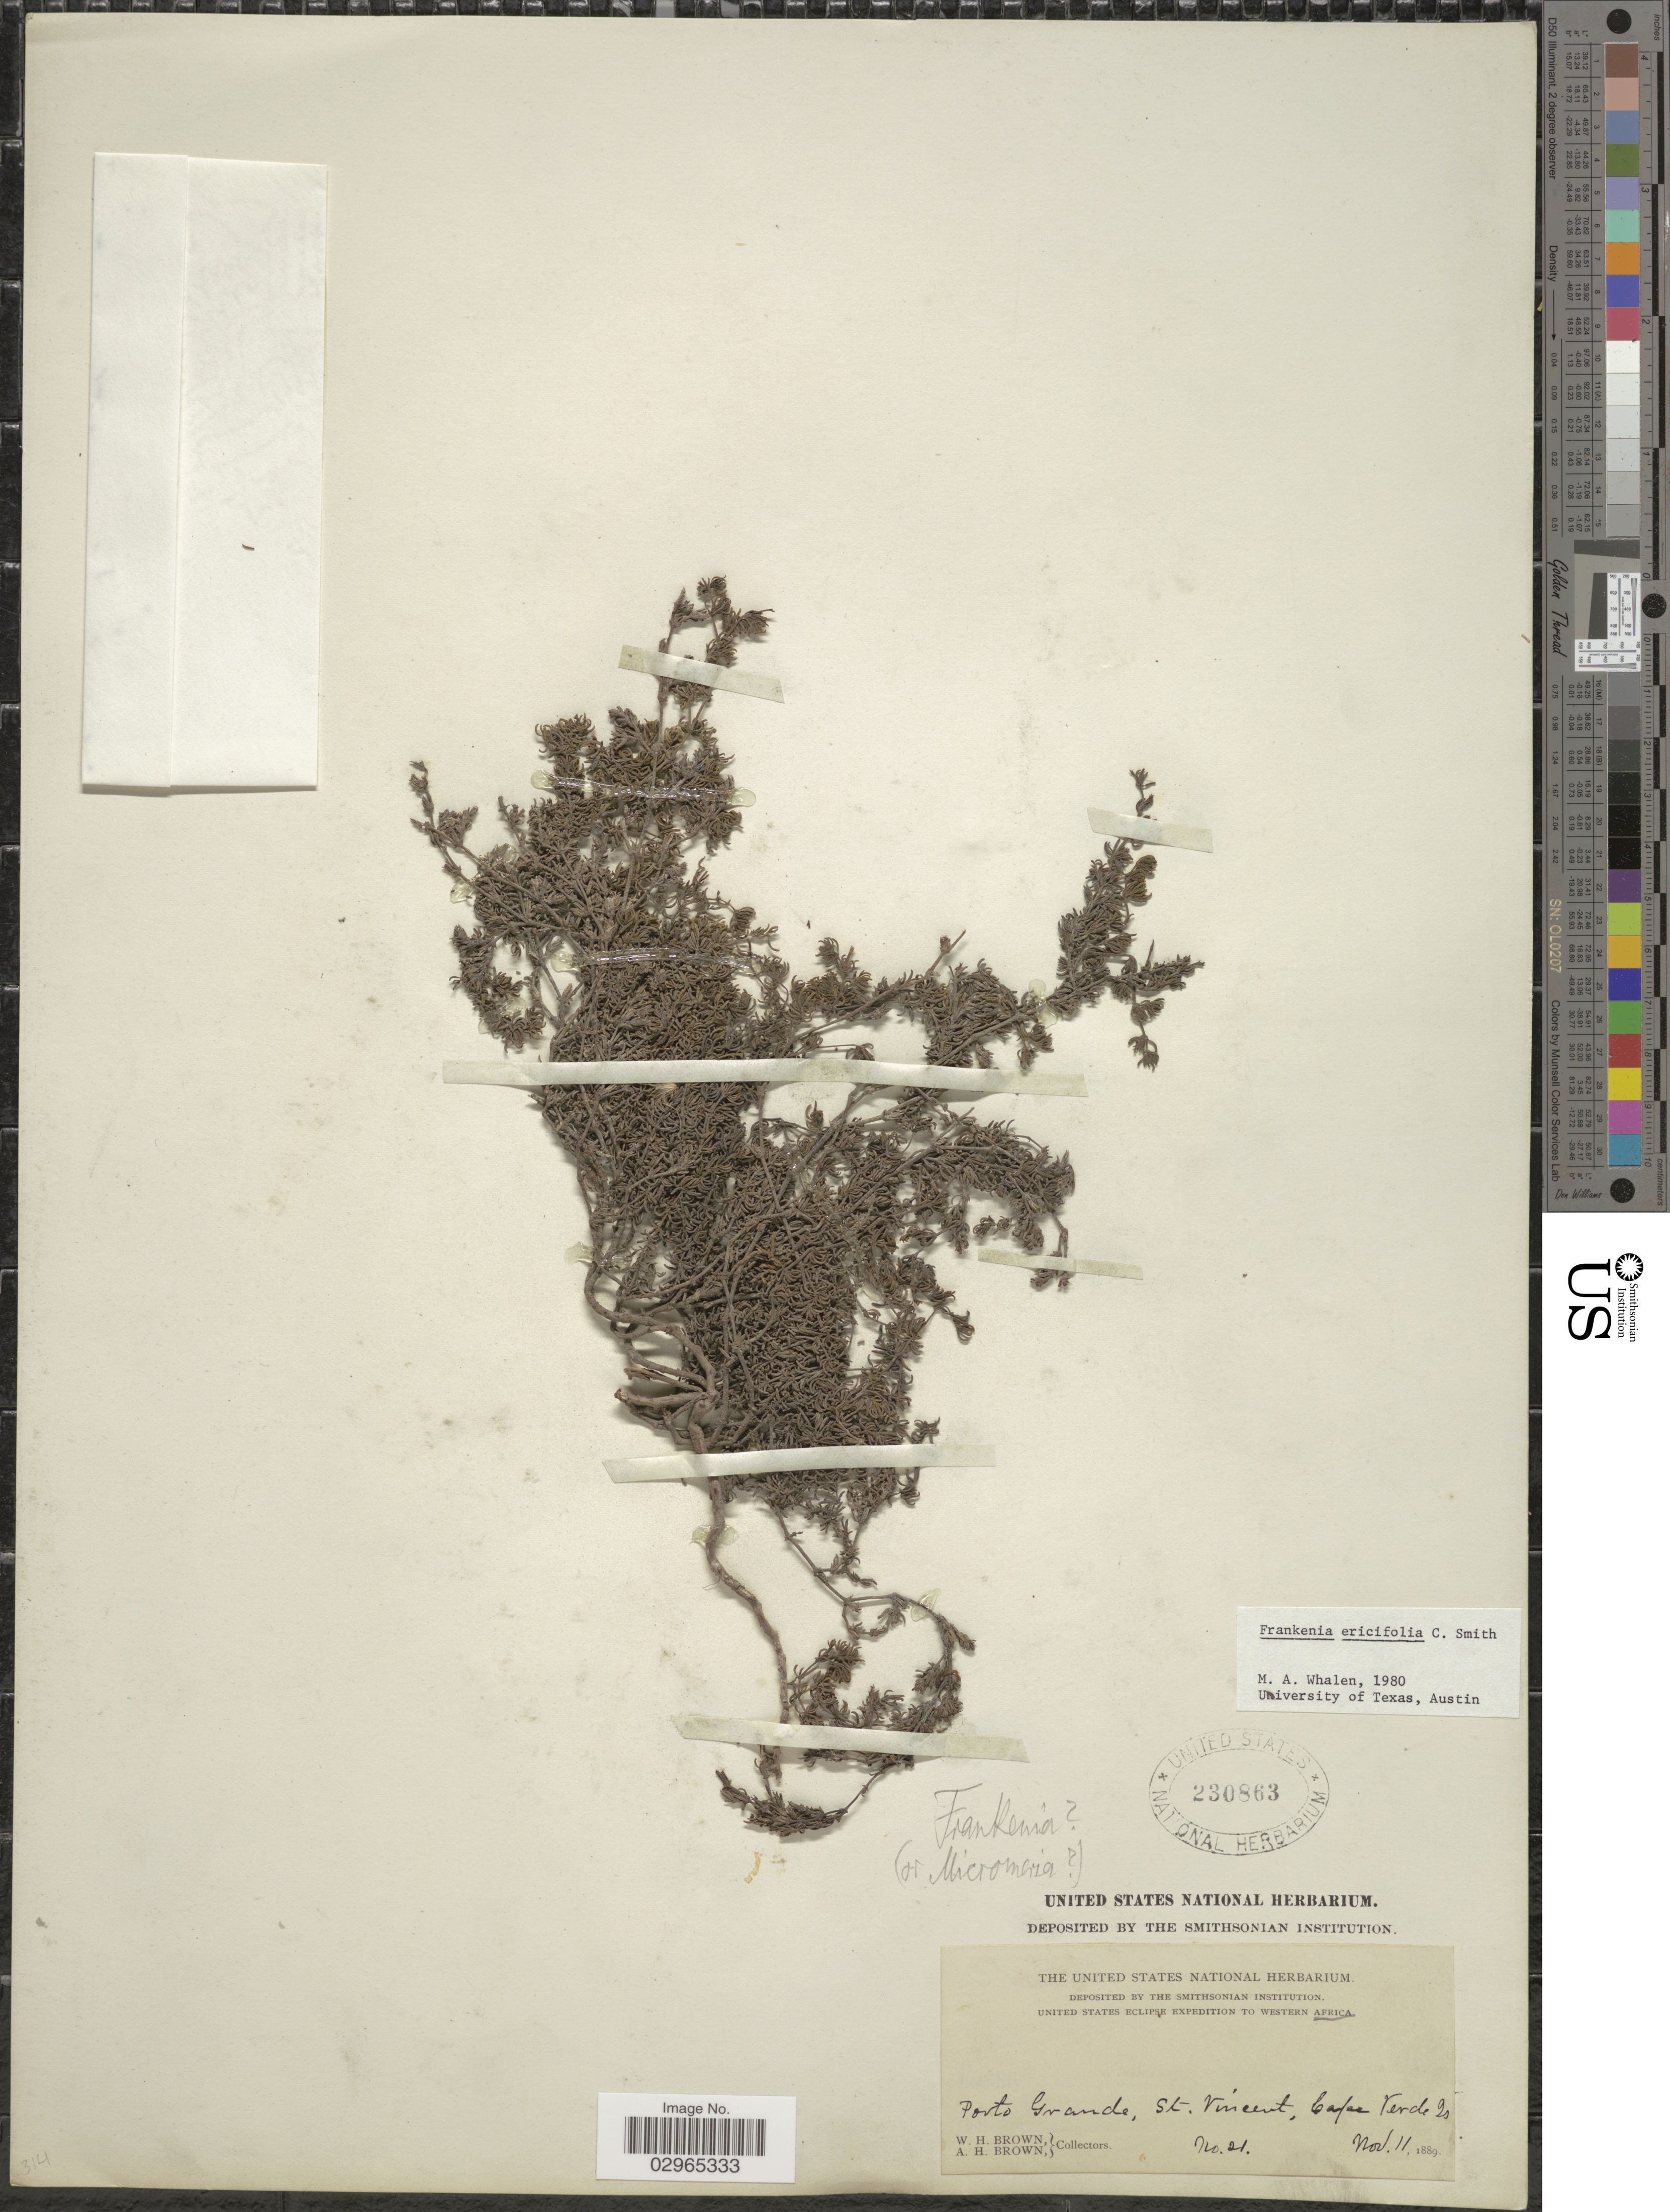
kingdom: Plantae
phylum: Tracheophyta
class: Magnoliopsida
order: Caryophyllales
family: Frankeniaceae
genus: Frankenia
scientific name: Frankenia ericifolia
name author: C. Sm.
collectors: W. H. Brown & A. H. Brown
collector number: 21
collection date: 1889-11-11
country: Cape Verde Islands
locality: Western Africa. Porto Grande, St. Vincent, Cape Verde Is.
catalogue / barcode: US 230863